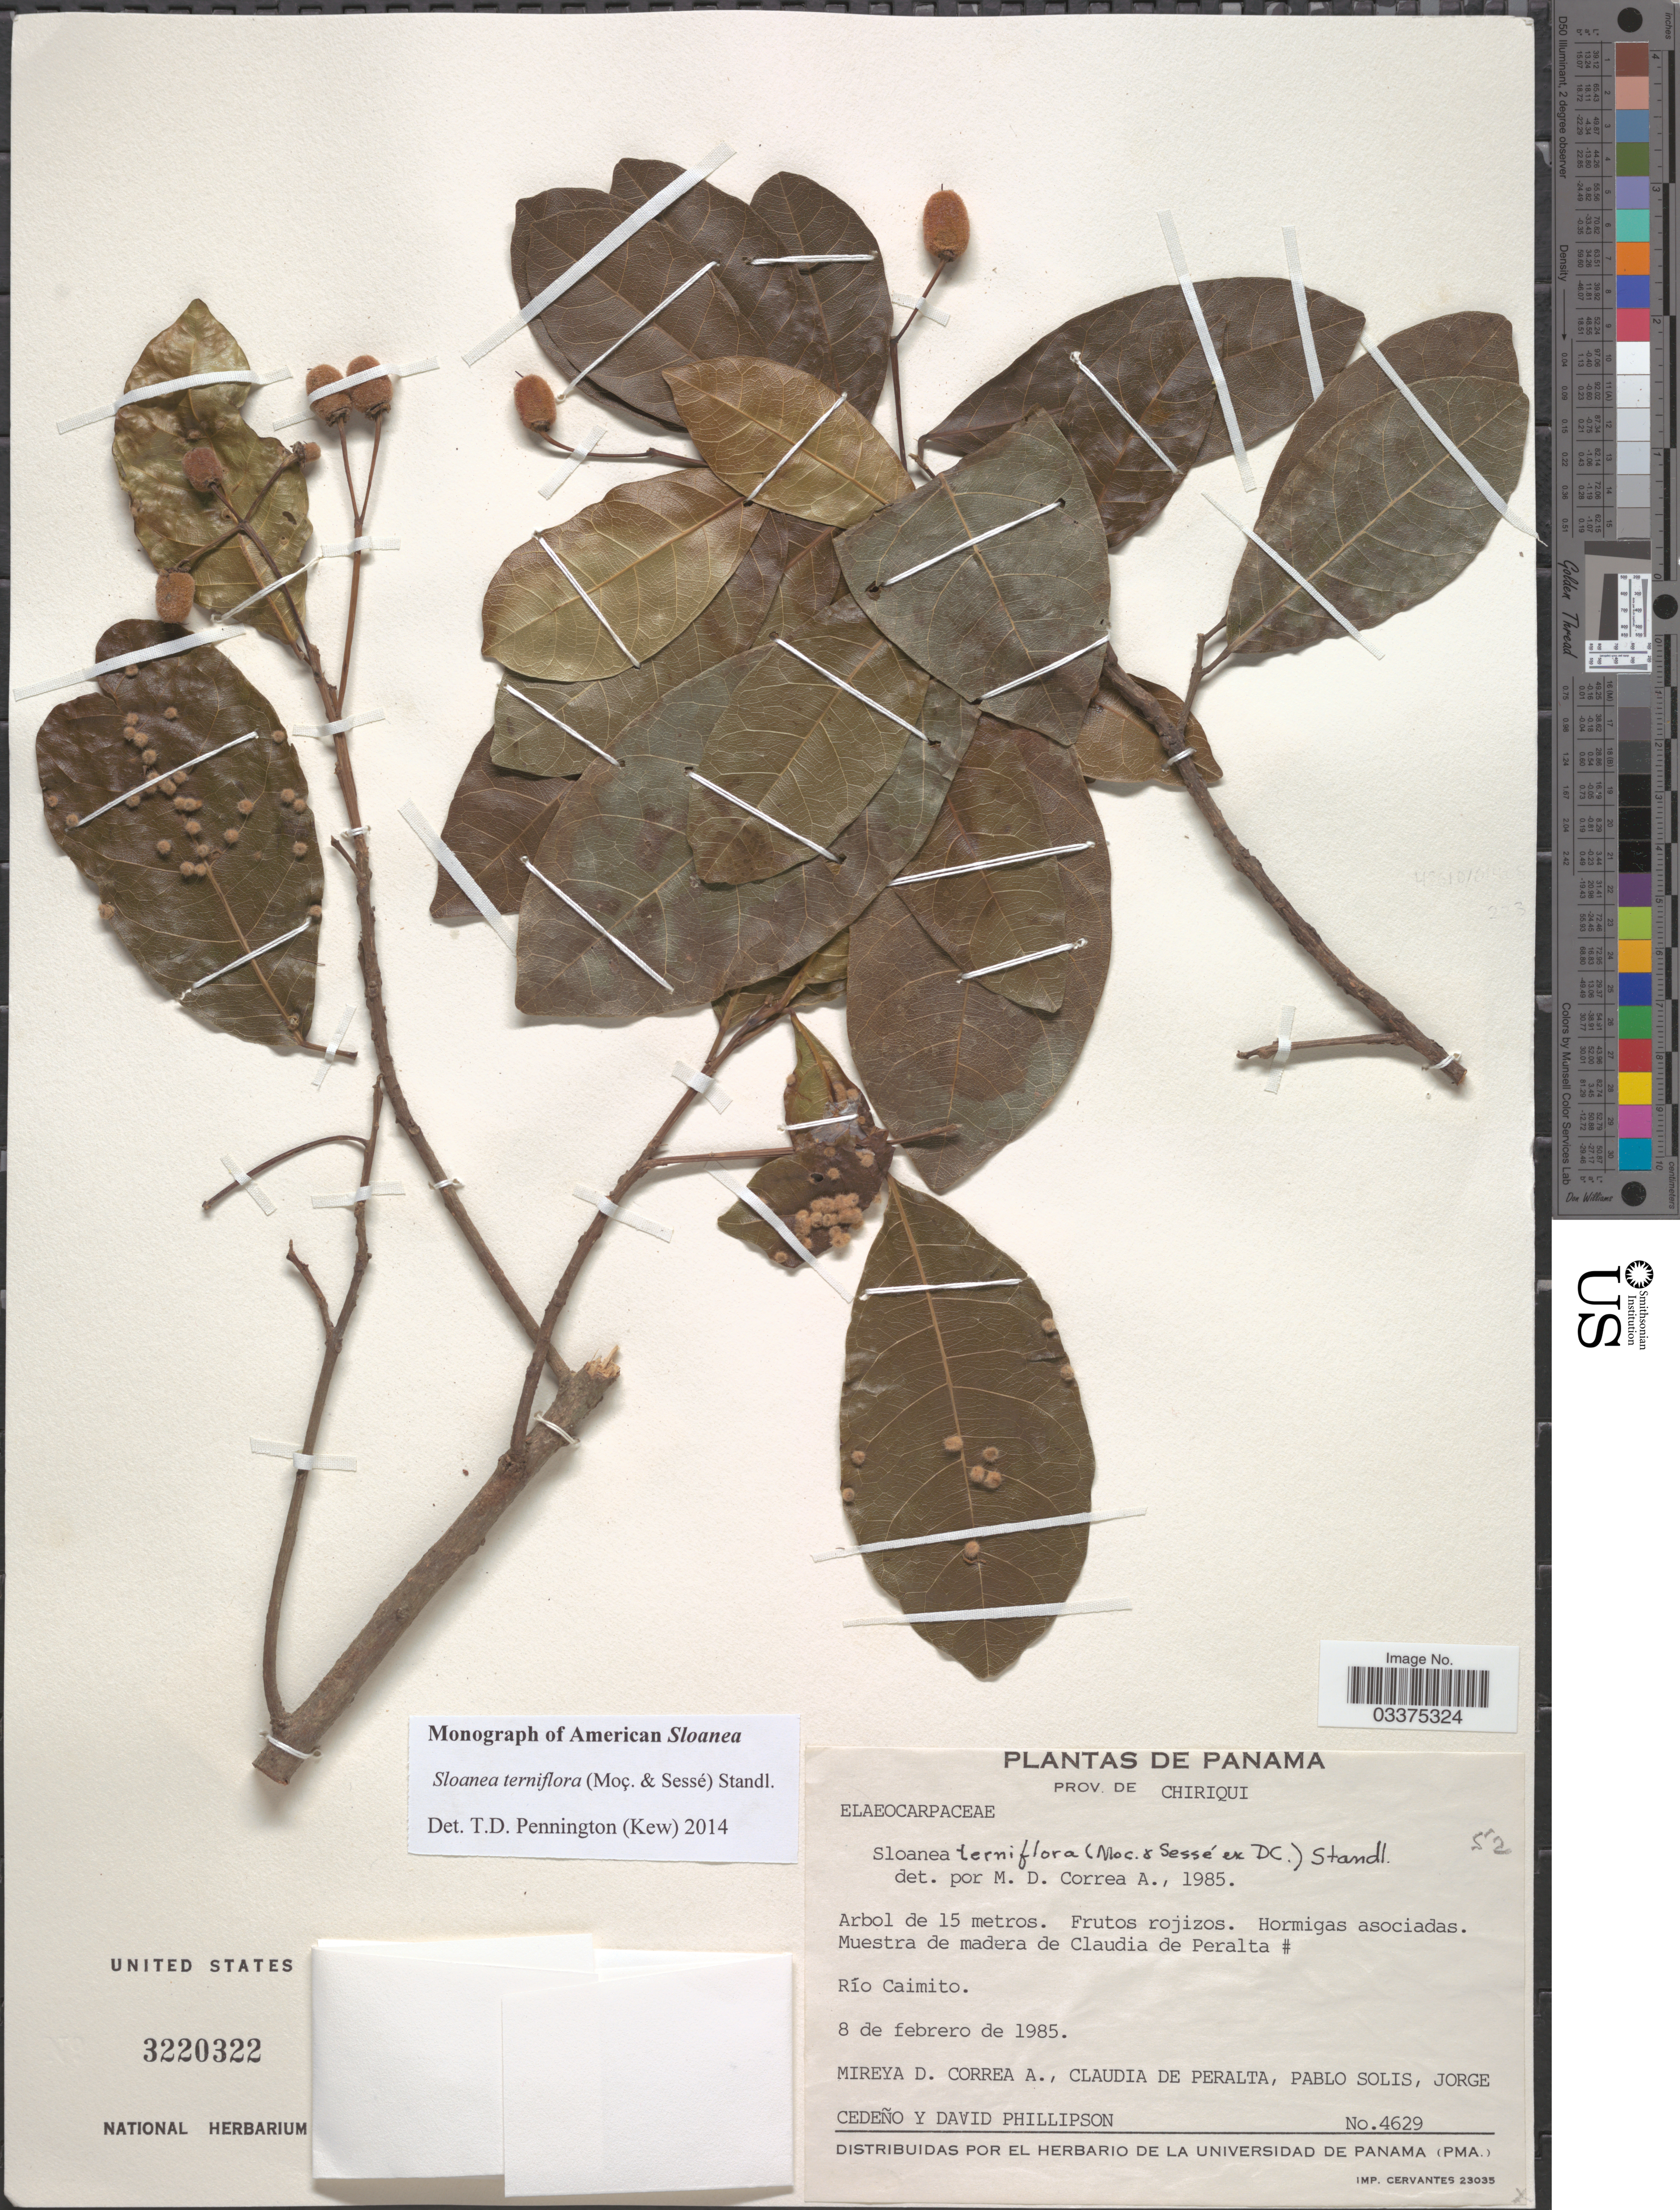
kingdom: Plantae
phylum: Tracheophyta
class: Magnoliopsida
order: Oxalidales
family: Elaeocarpaceae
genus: Sloanea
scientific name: Sloanea terniflora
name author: (Moc. & Sessé ex DC.) Standl.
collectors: M. D. Corrêa-A., C. Peralta, P. Solis, J. Cedeño & D. Phillipson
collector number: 4629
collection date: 1985-02-08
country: Panama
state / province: Chiriqui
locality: Muestra de madera de Claudia de Peralta #. Río Caimito.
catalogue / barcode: US 3220322